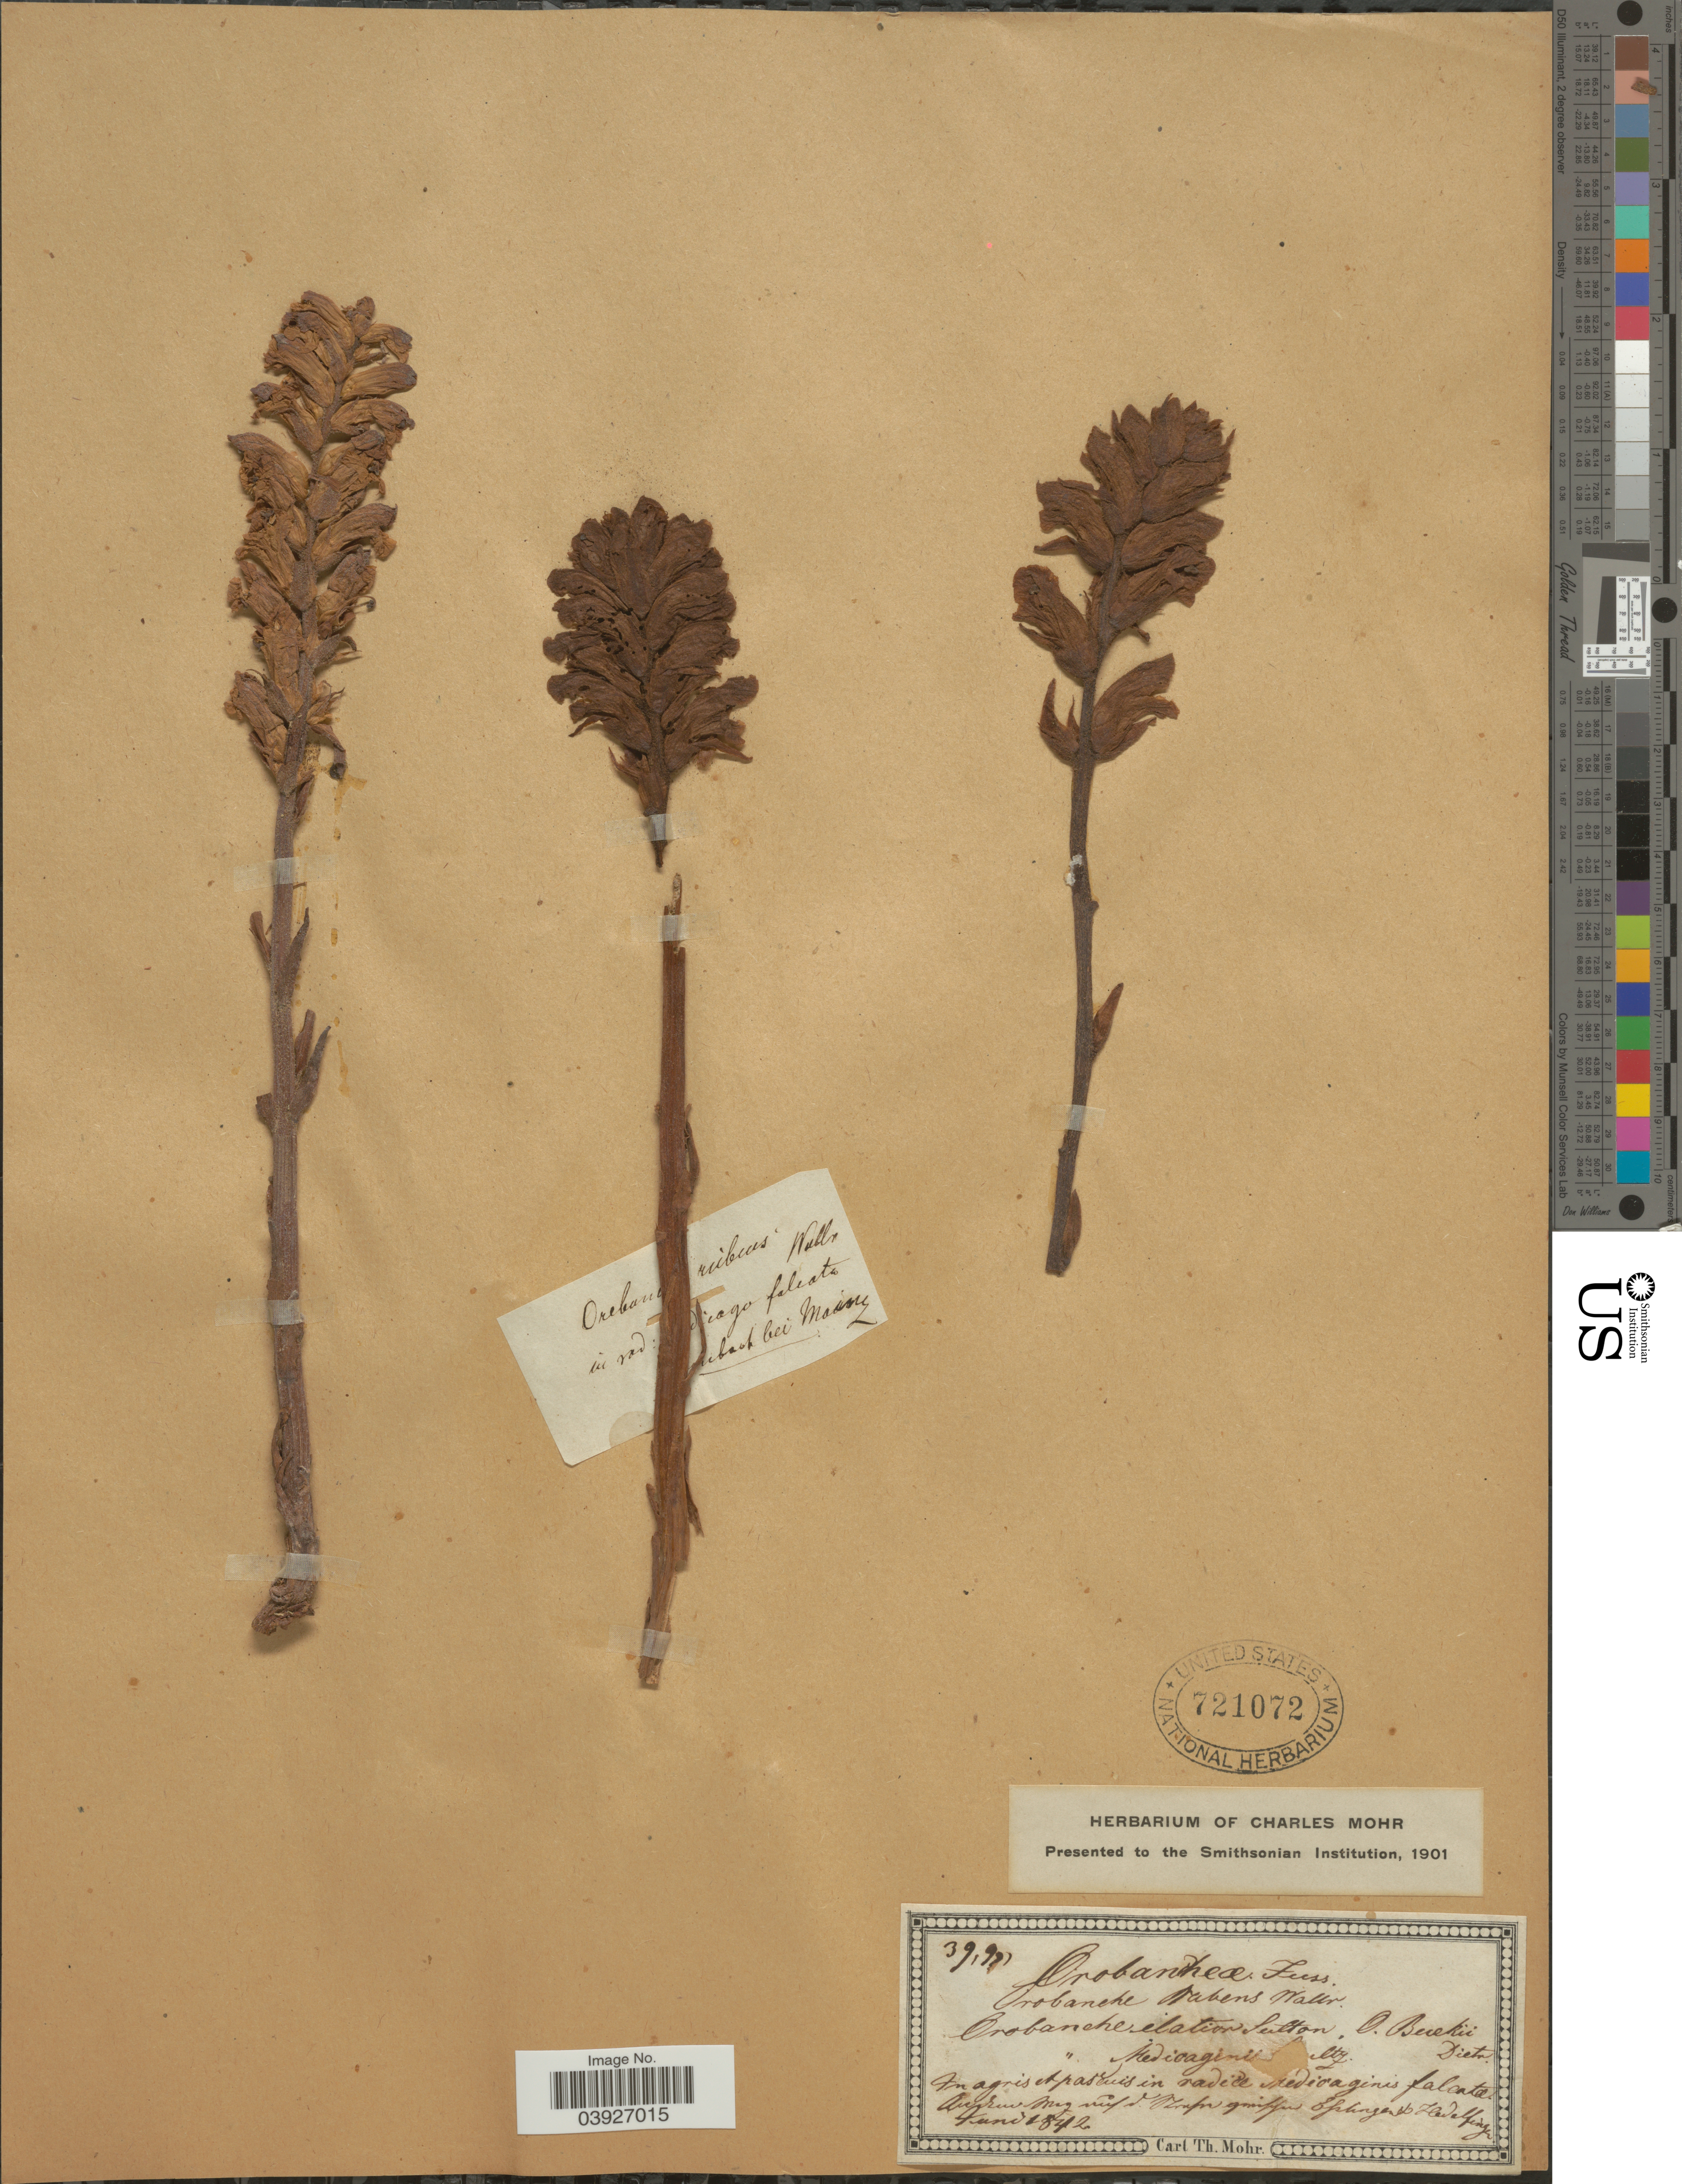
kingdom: Plantae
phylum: Tracheophyta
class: Magnoliopsida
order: Lamiales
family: Orobanchaceae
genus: Orobanche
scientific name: Orobanche rubens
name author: Wallr.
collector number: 391991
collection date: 1842-06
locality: In agris et pascuis in radice medicaginis falenta. Au dun Mag nuf d Mrupor opnifjan oplinyans. Hedelfingen. [interpreted]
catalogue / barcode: US 721072